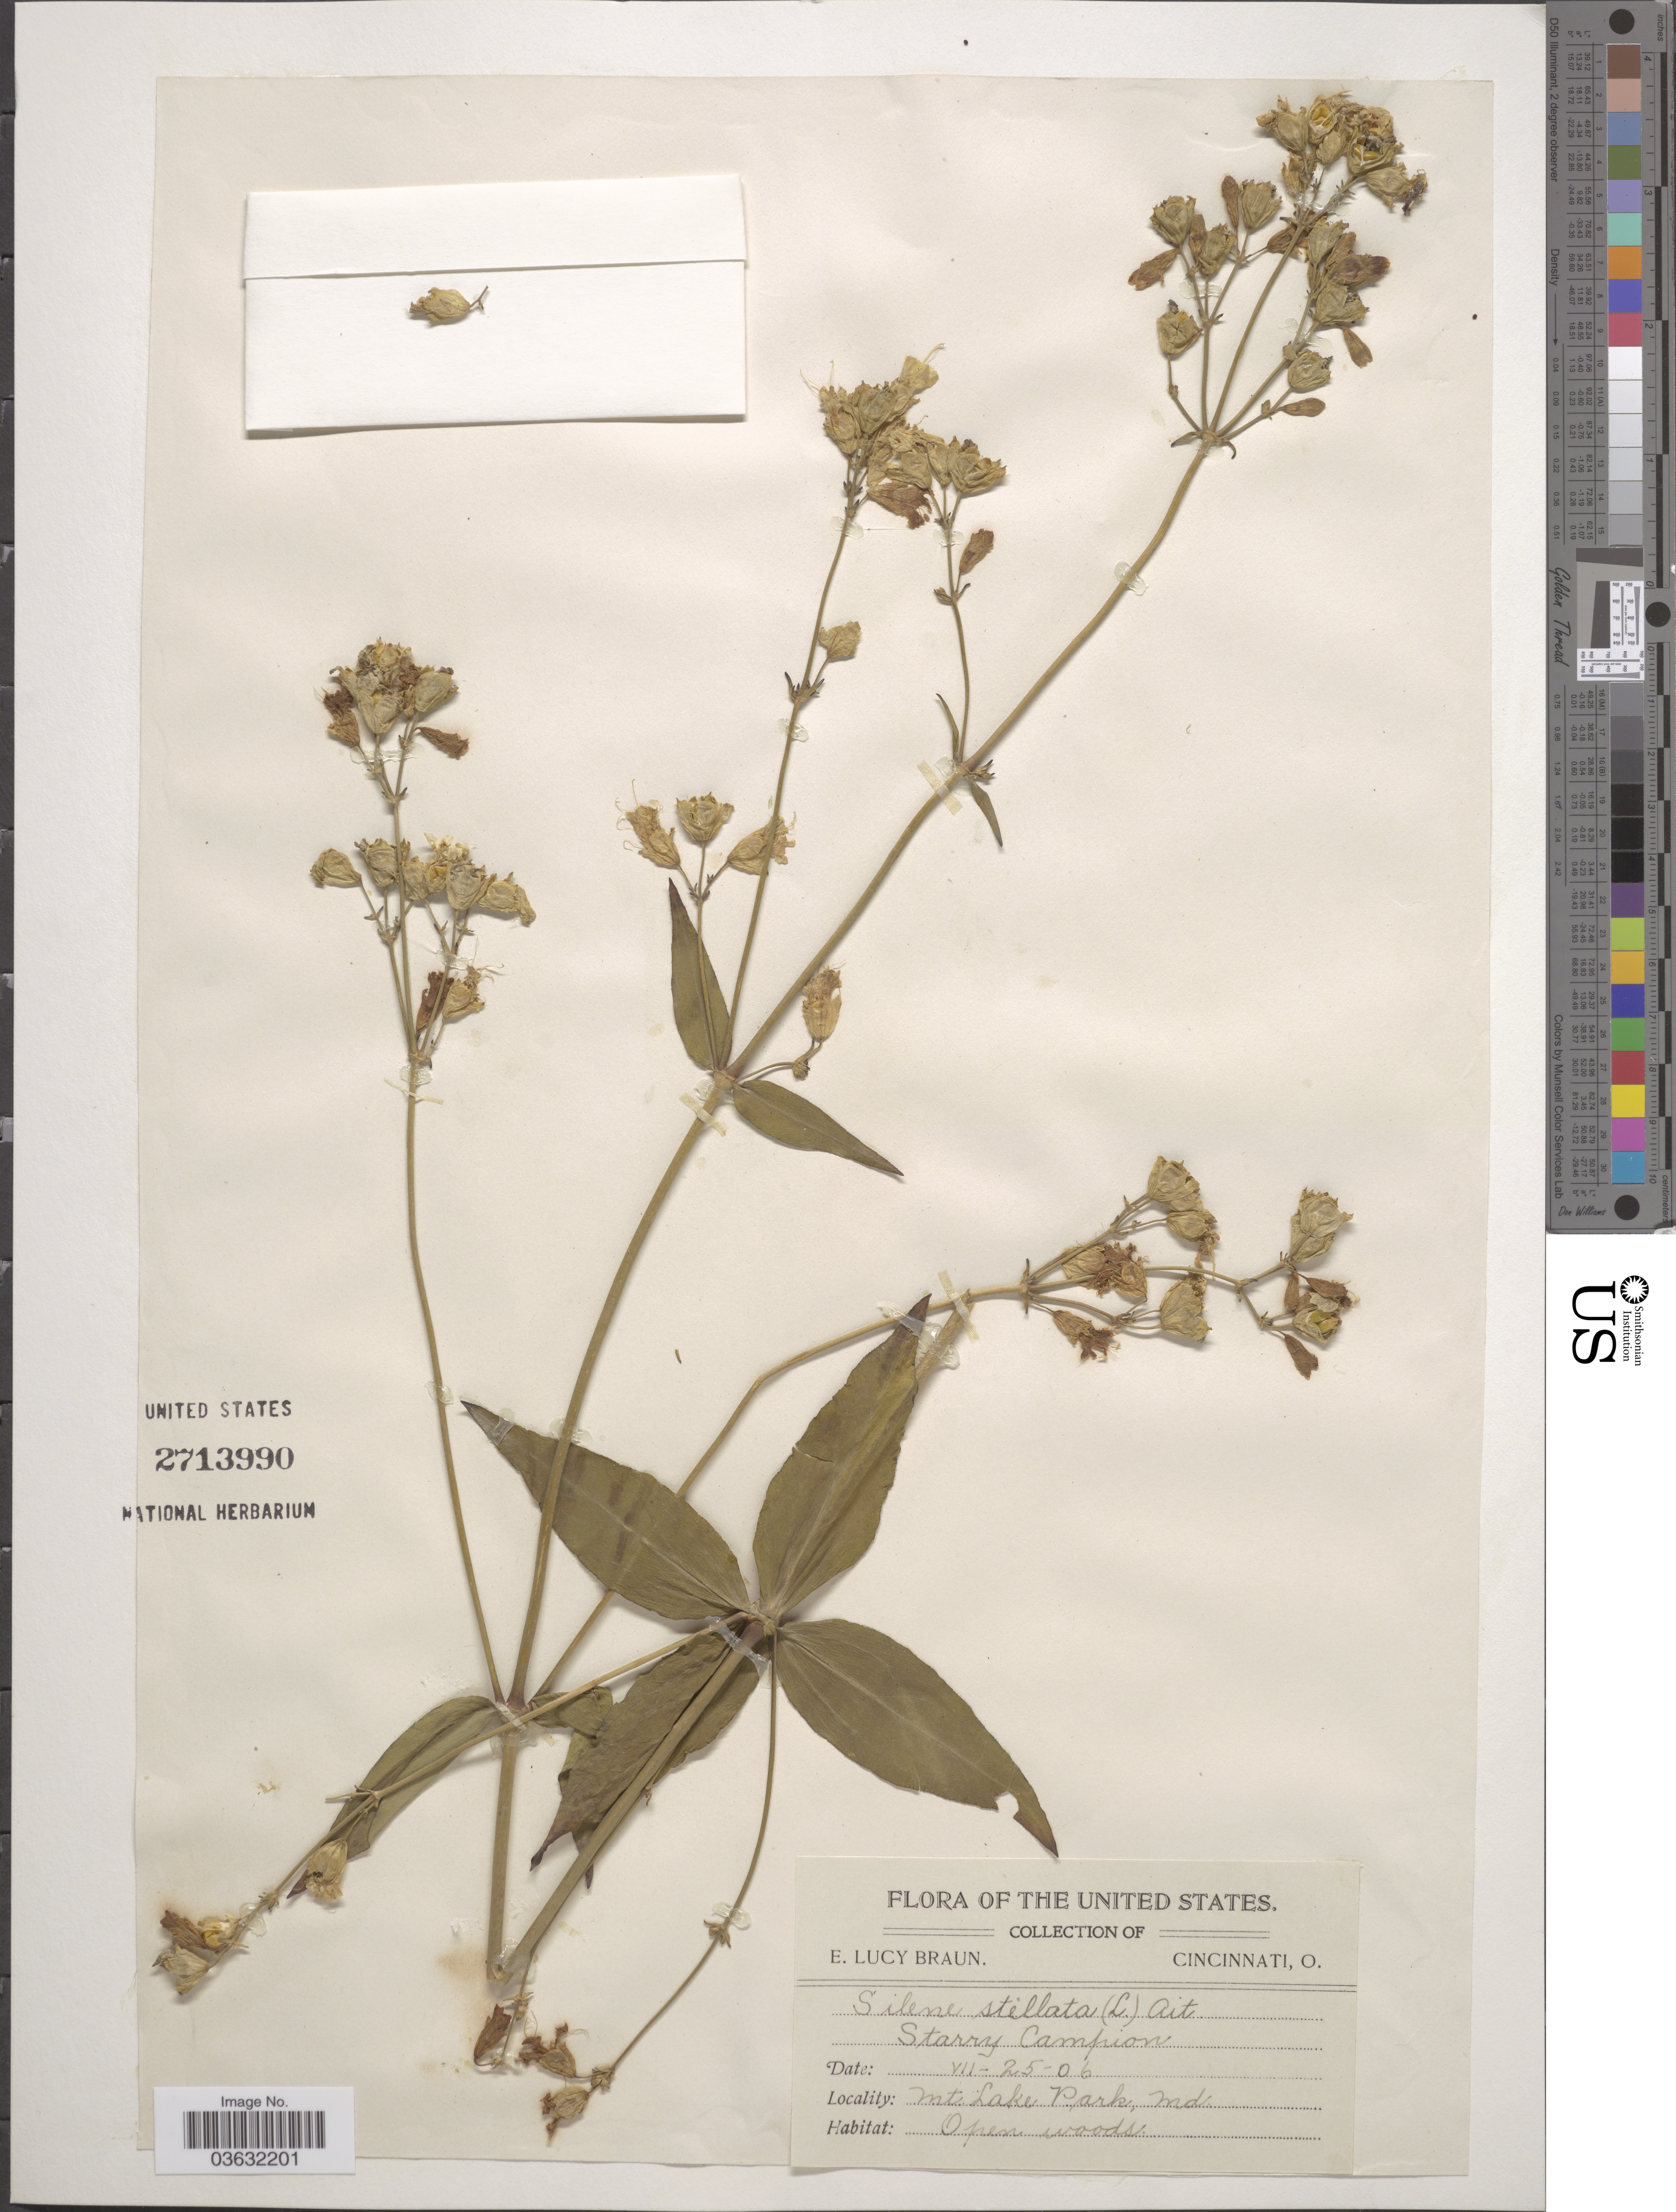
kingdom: Plantae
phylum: Tracheophyta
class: Magnoliopsida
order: Caryophyllales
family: Caryophyllaceae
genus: Silene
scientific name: Silene stellata var. stellata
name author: (L.) Coyte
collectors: E. L. Braun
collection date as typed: Transcribed d/m/y: 25/7/6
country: United States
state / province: Maryland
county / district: Garrett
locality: Mt. Lake Park.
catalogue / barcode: US 2713990